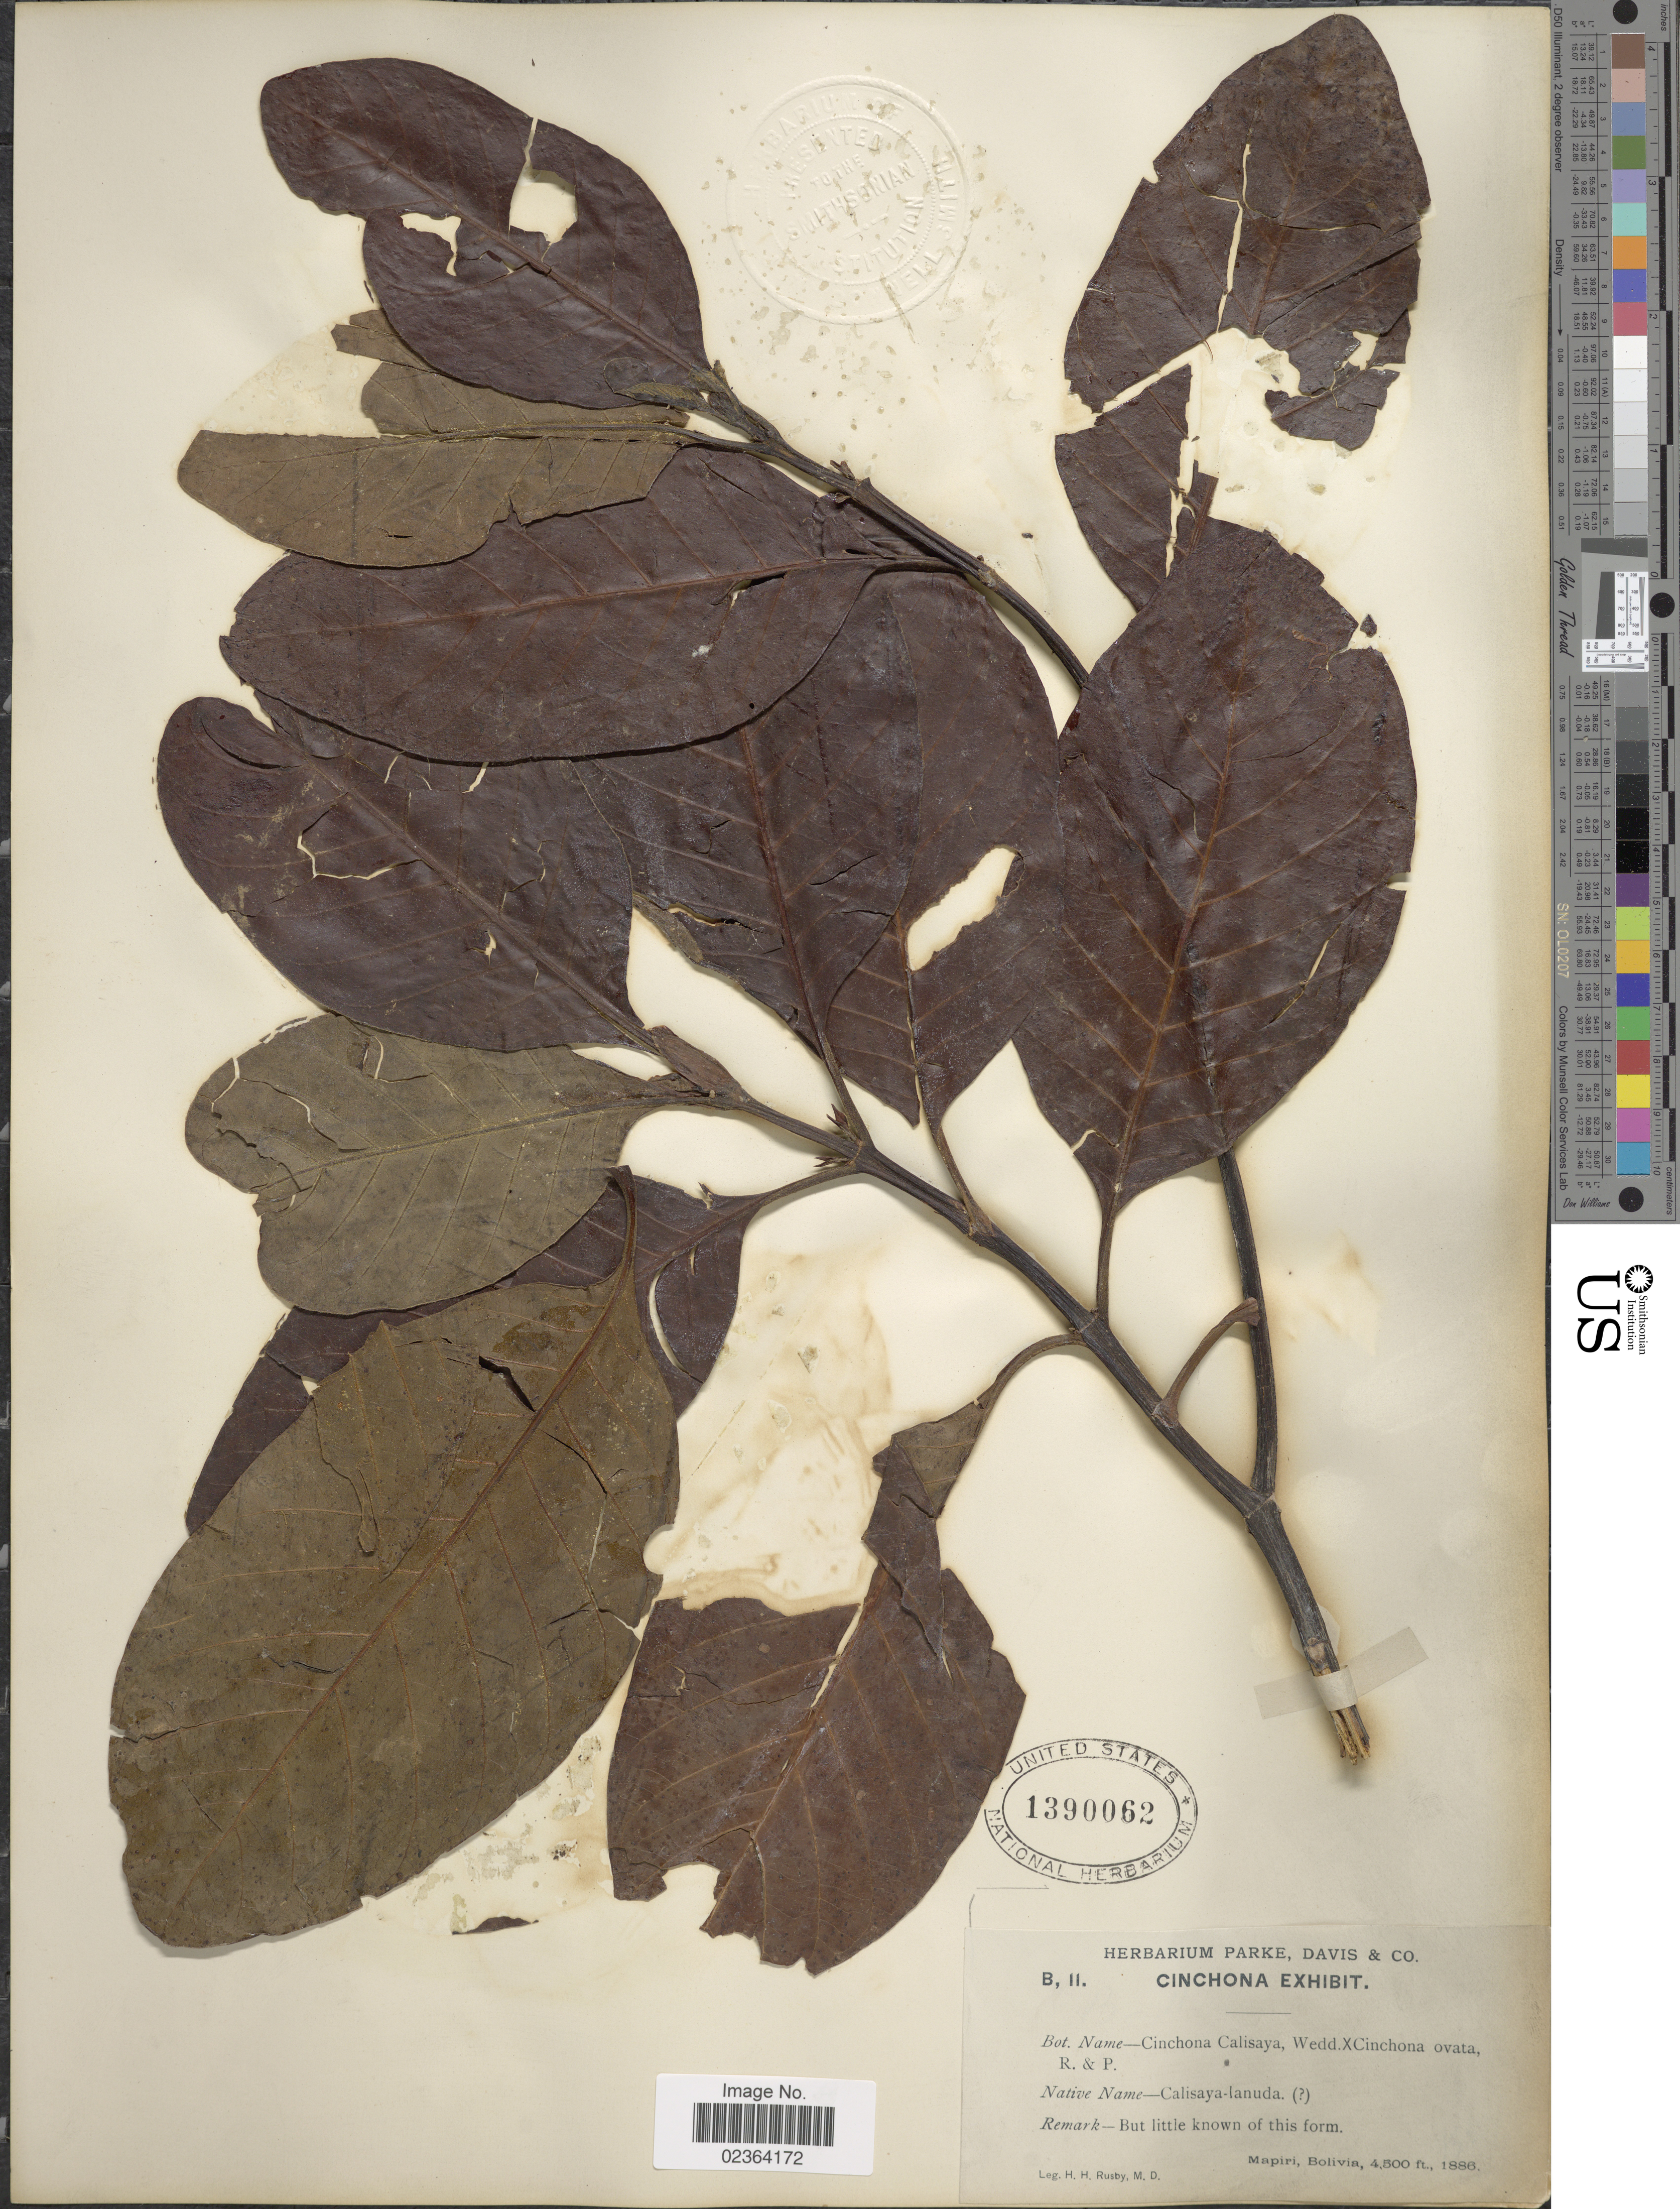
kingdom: Plantae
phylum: Tracheophyta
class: Magnoliopsida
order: Gentianales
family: Rubiaceae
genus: Cinchona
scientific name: Cinchona calisaya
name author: Wedd.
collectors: H. H. Rusby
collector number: B, 11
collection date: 1886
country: Bolivia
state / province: La Páz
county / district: Larecaja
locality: Mapiri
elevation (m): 1372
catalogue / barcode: US 1390062